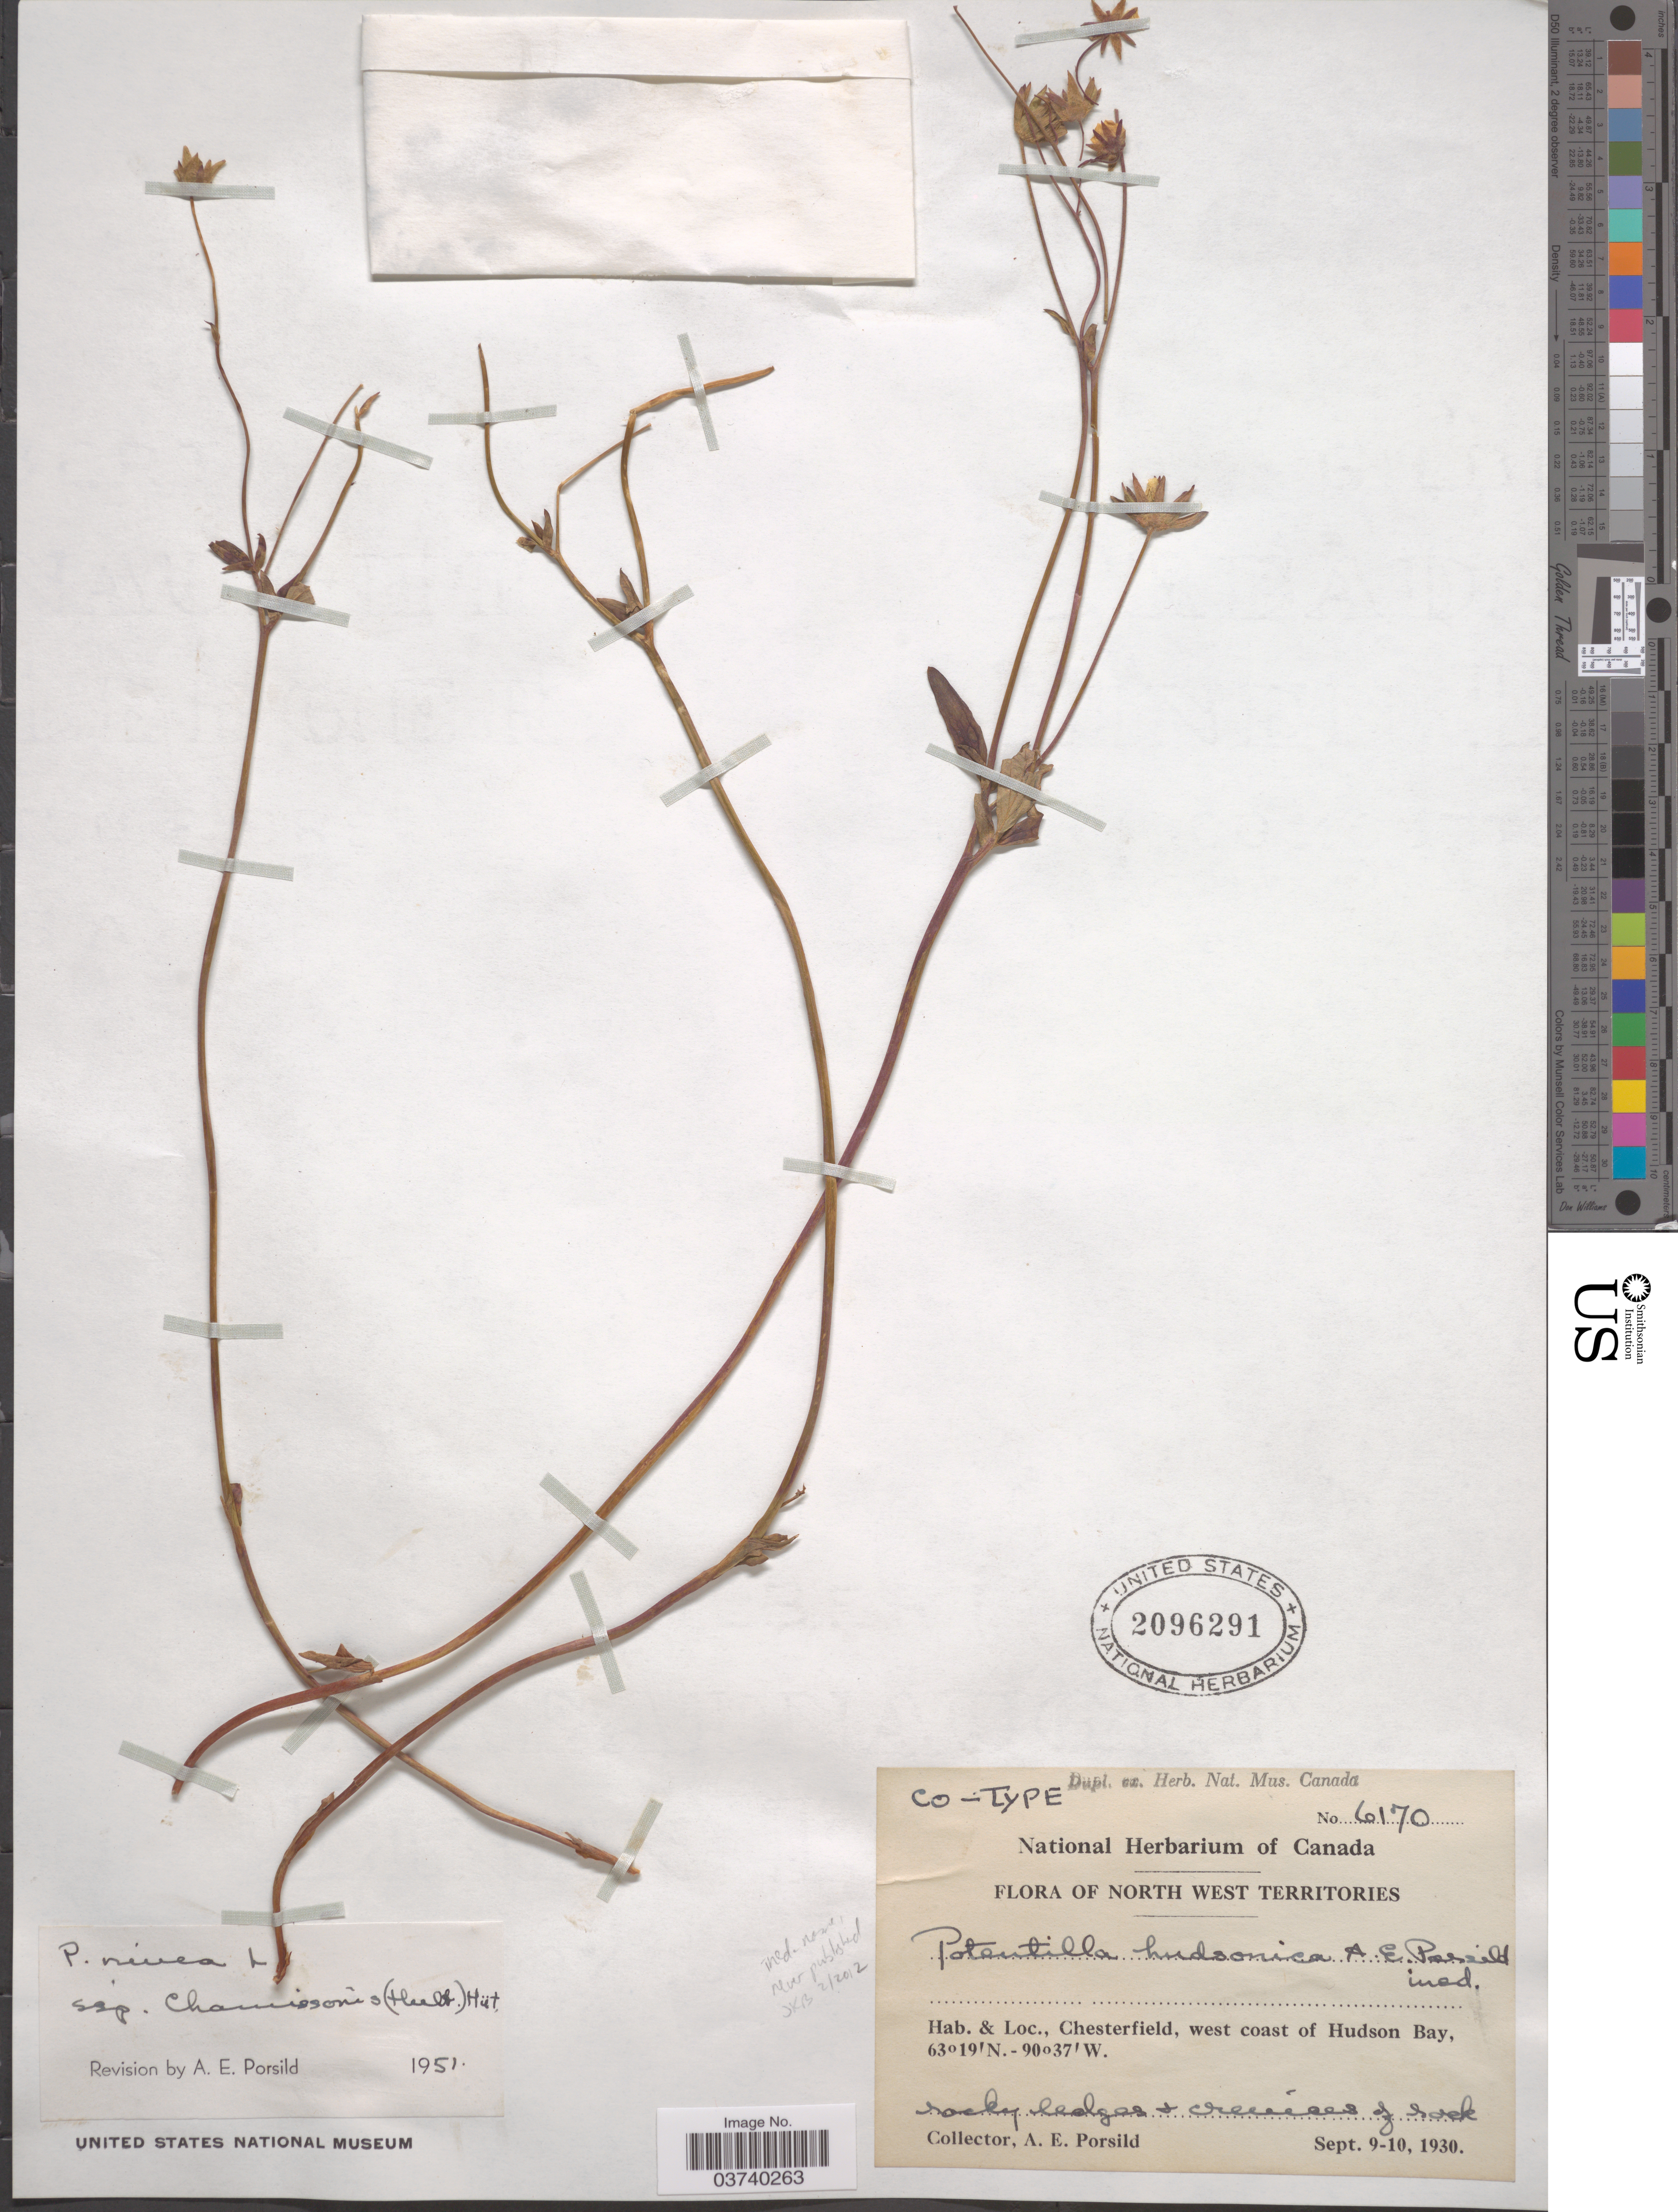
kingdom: Plantae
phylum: Tracheophyta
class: Magnoliopsida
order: Rosales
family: Rosaceae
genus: Potentilla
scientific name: Potentilla nivea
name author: L.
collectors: A. E. Porsild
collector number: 6170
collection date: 1930-09-09/1930-09-10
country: Canada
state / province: Northwest Territories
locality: Chesterfield, west coast of Hudson Bay.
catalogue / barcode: US 2096291